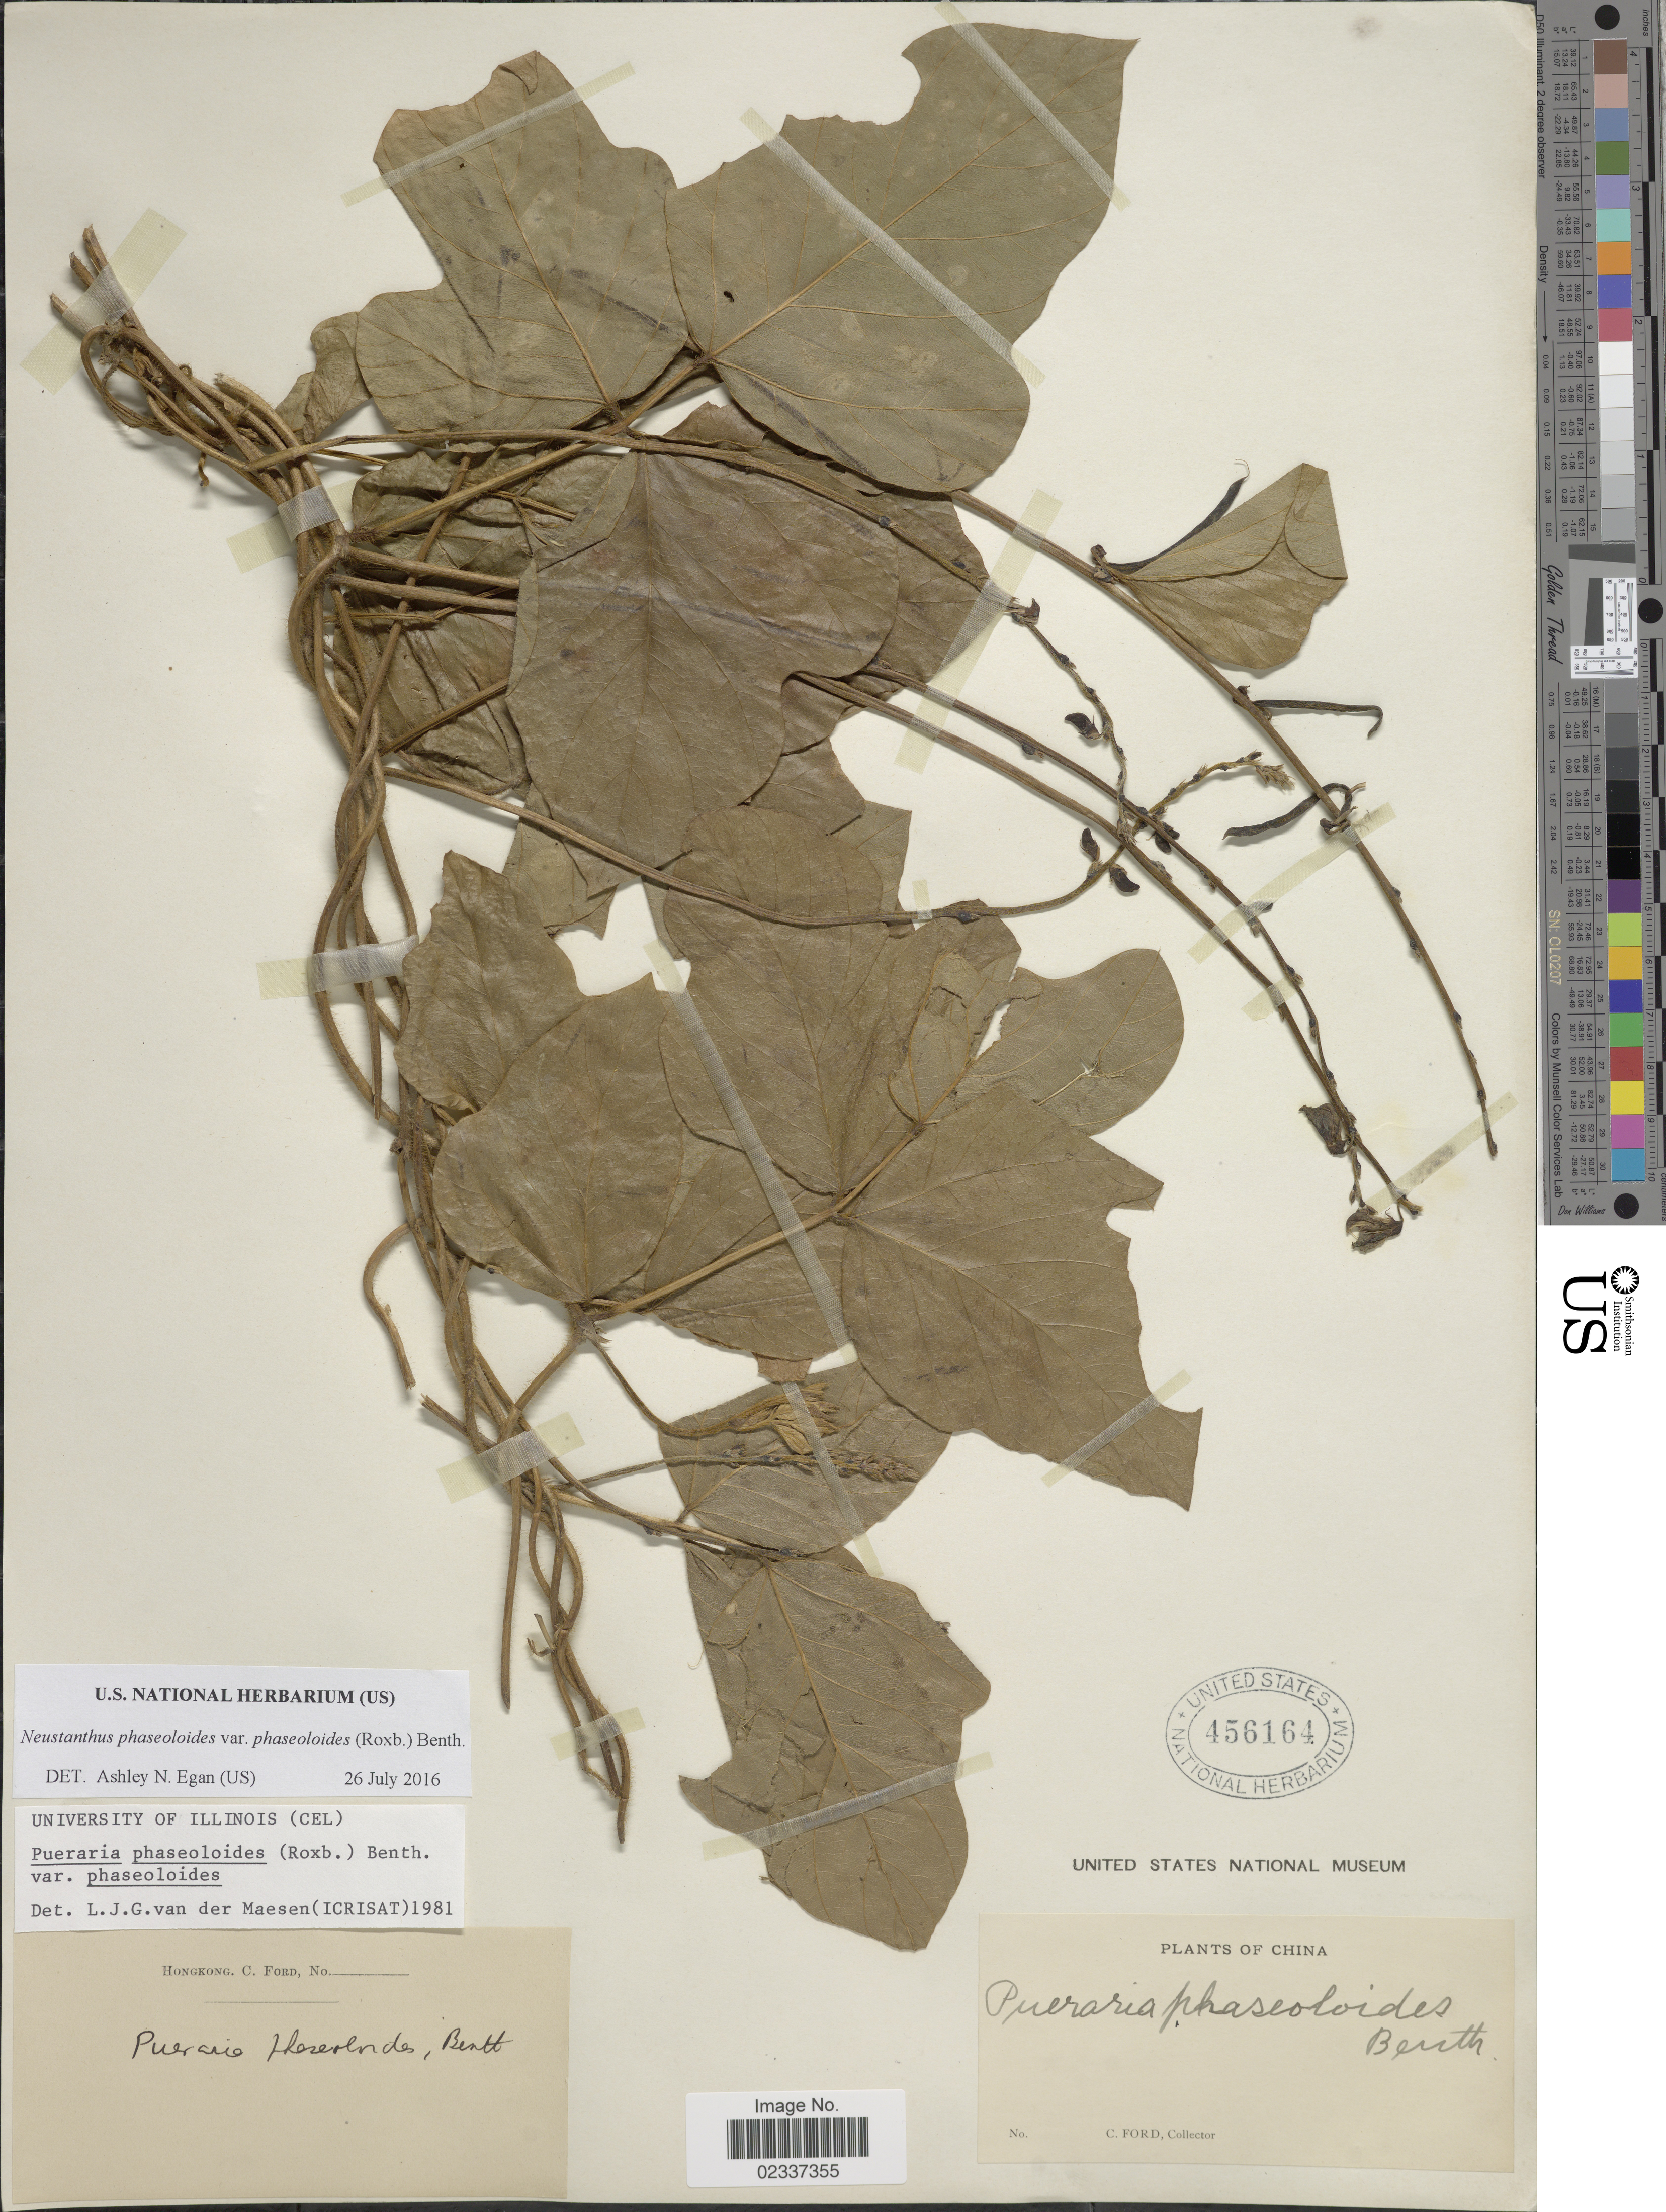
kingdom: Plantae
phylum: Tracheophyta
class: Magnoliopsida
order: Fabales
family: Fabaceae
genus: Neustanthus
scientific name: Neustanthus phaseoloides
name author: (Roxb.) Benth.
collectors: C. Ford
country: China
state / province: Hong Kong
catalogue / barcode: US 456164